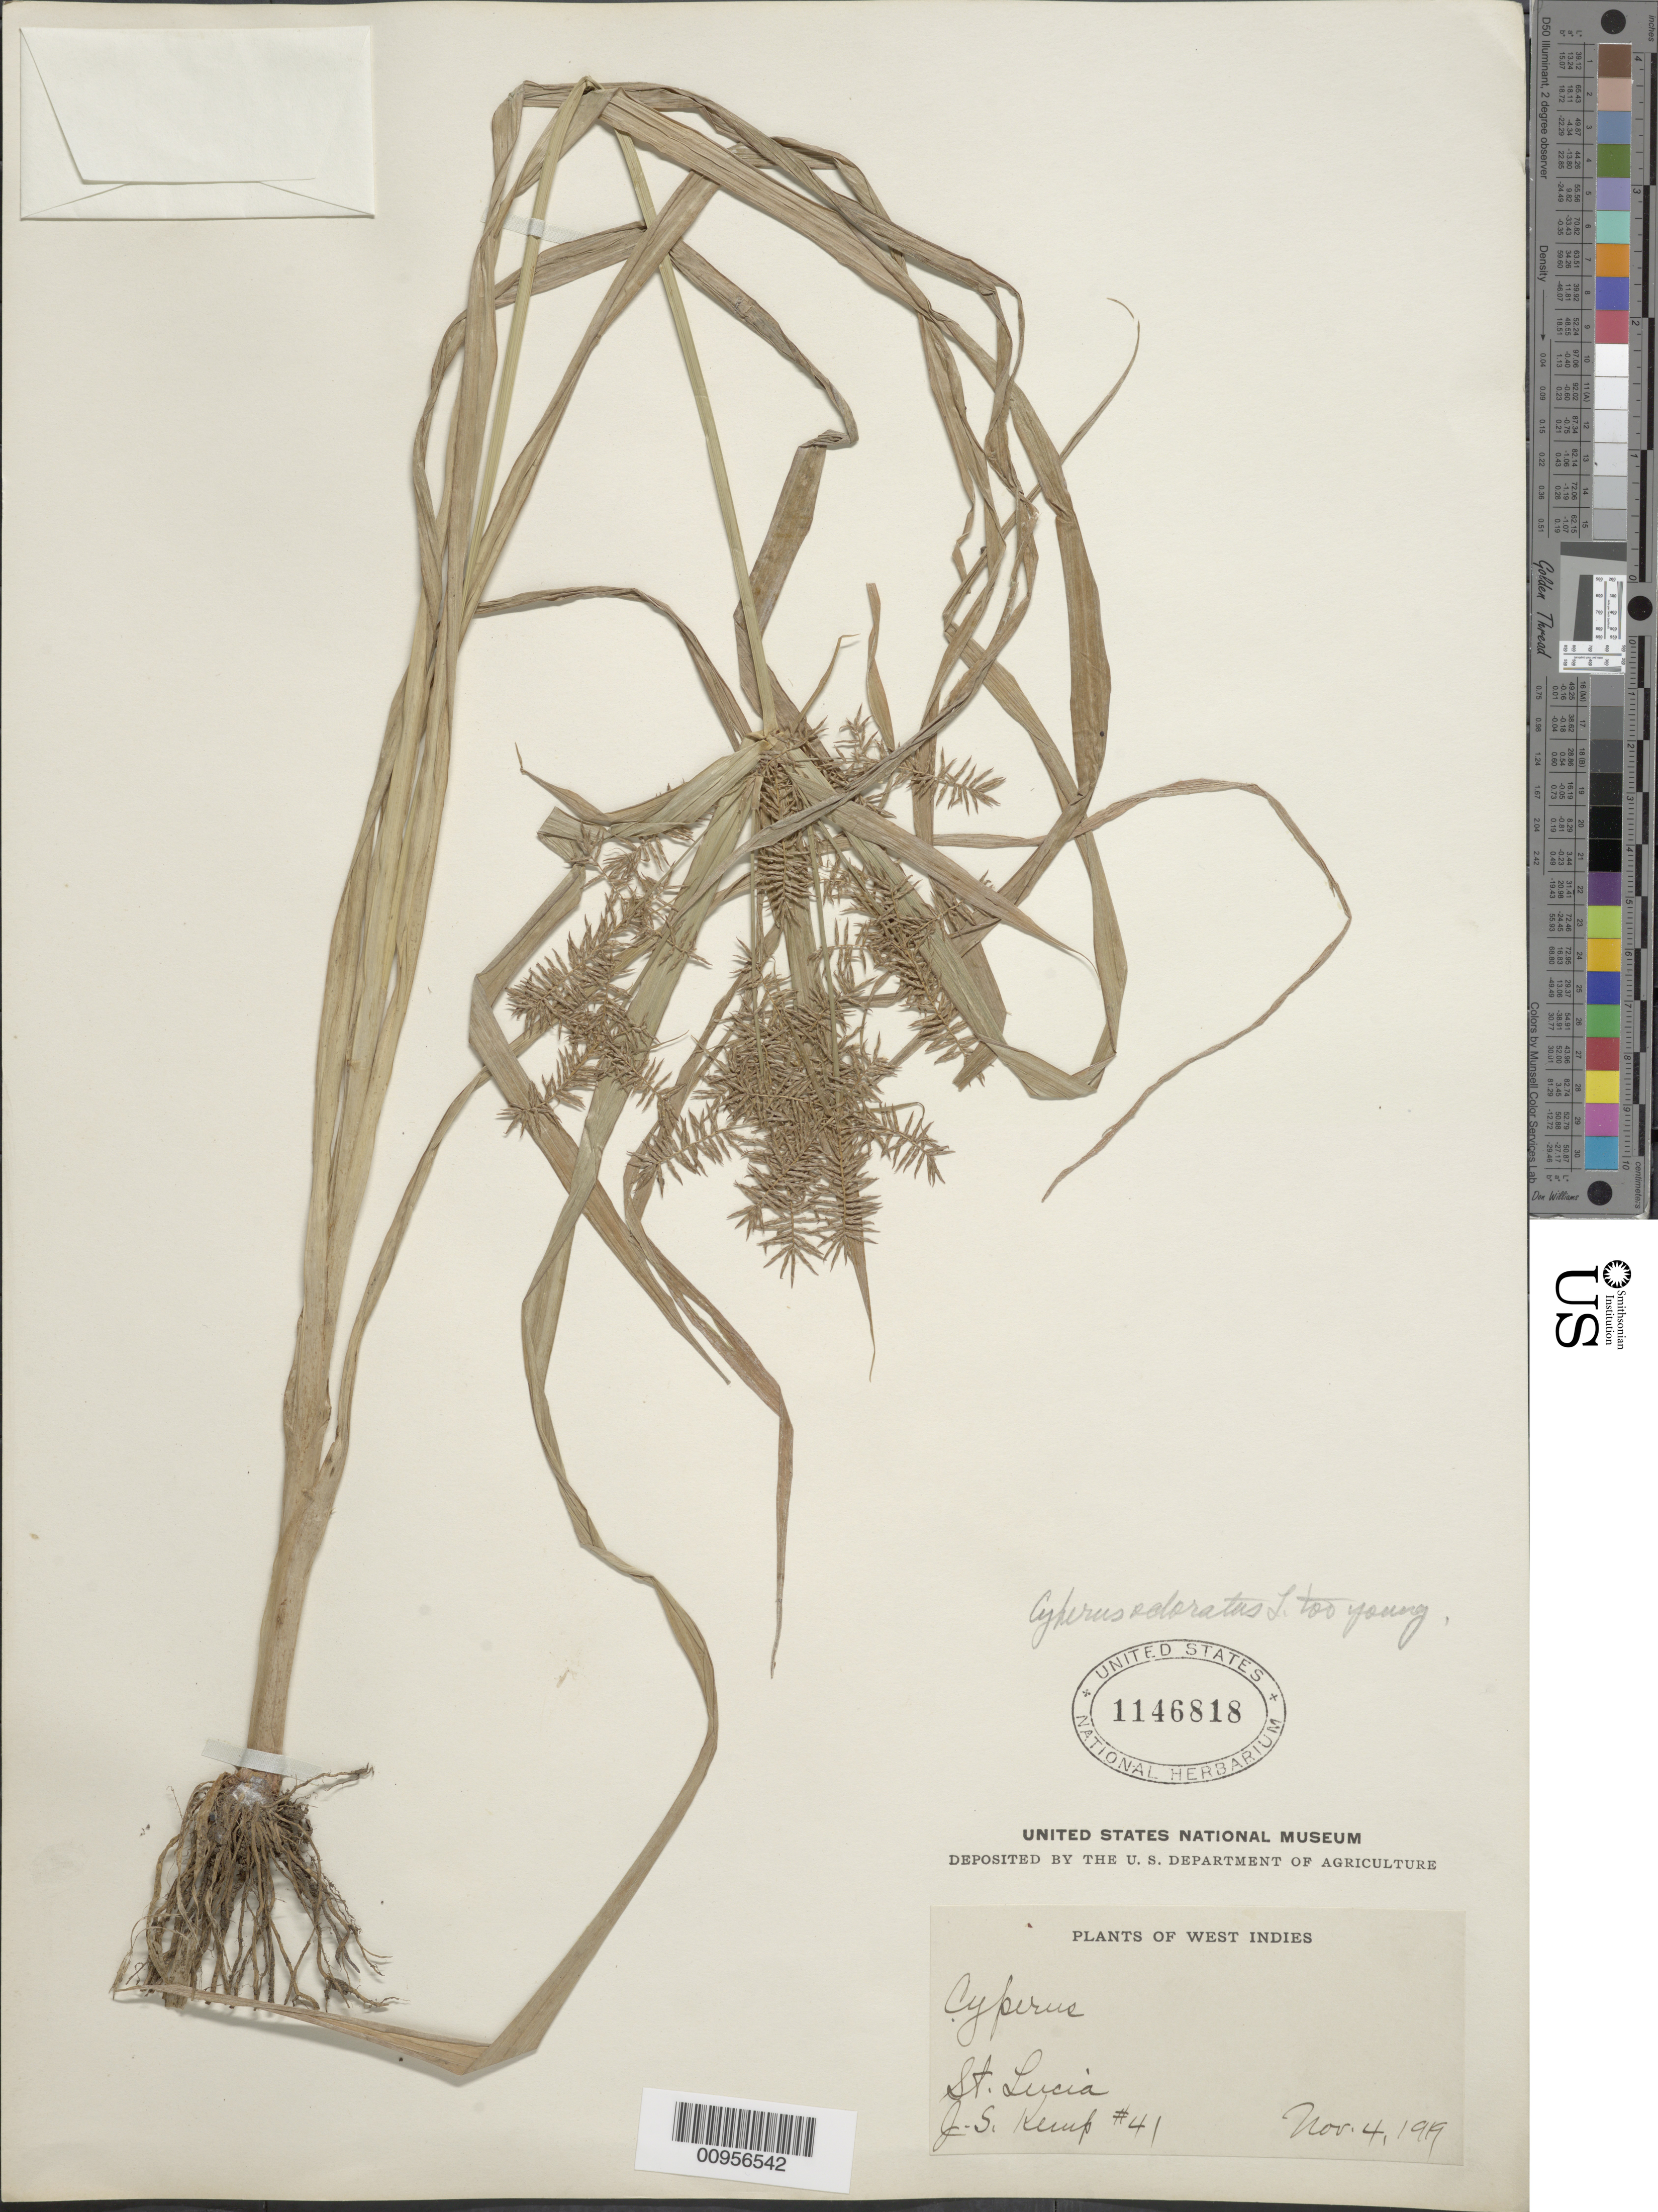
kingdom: Plantae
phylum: Tracheophyta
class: Liliopsida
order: Poales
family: Cyperaceae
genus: Cyperus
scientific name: Cyperus odoratus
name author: L.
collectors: J. Kemp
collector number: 41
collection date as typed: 04 Nov 1919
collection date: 1919-11-04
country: St. Lucia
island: St. Lucia I.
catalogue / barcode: US 1146818